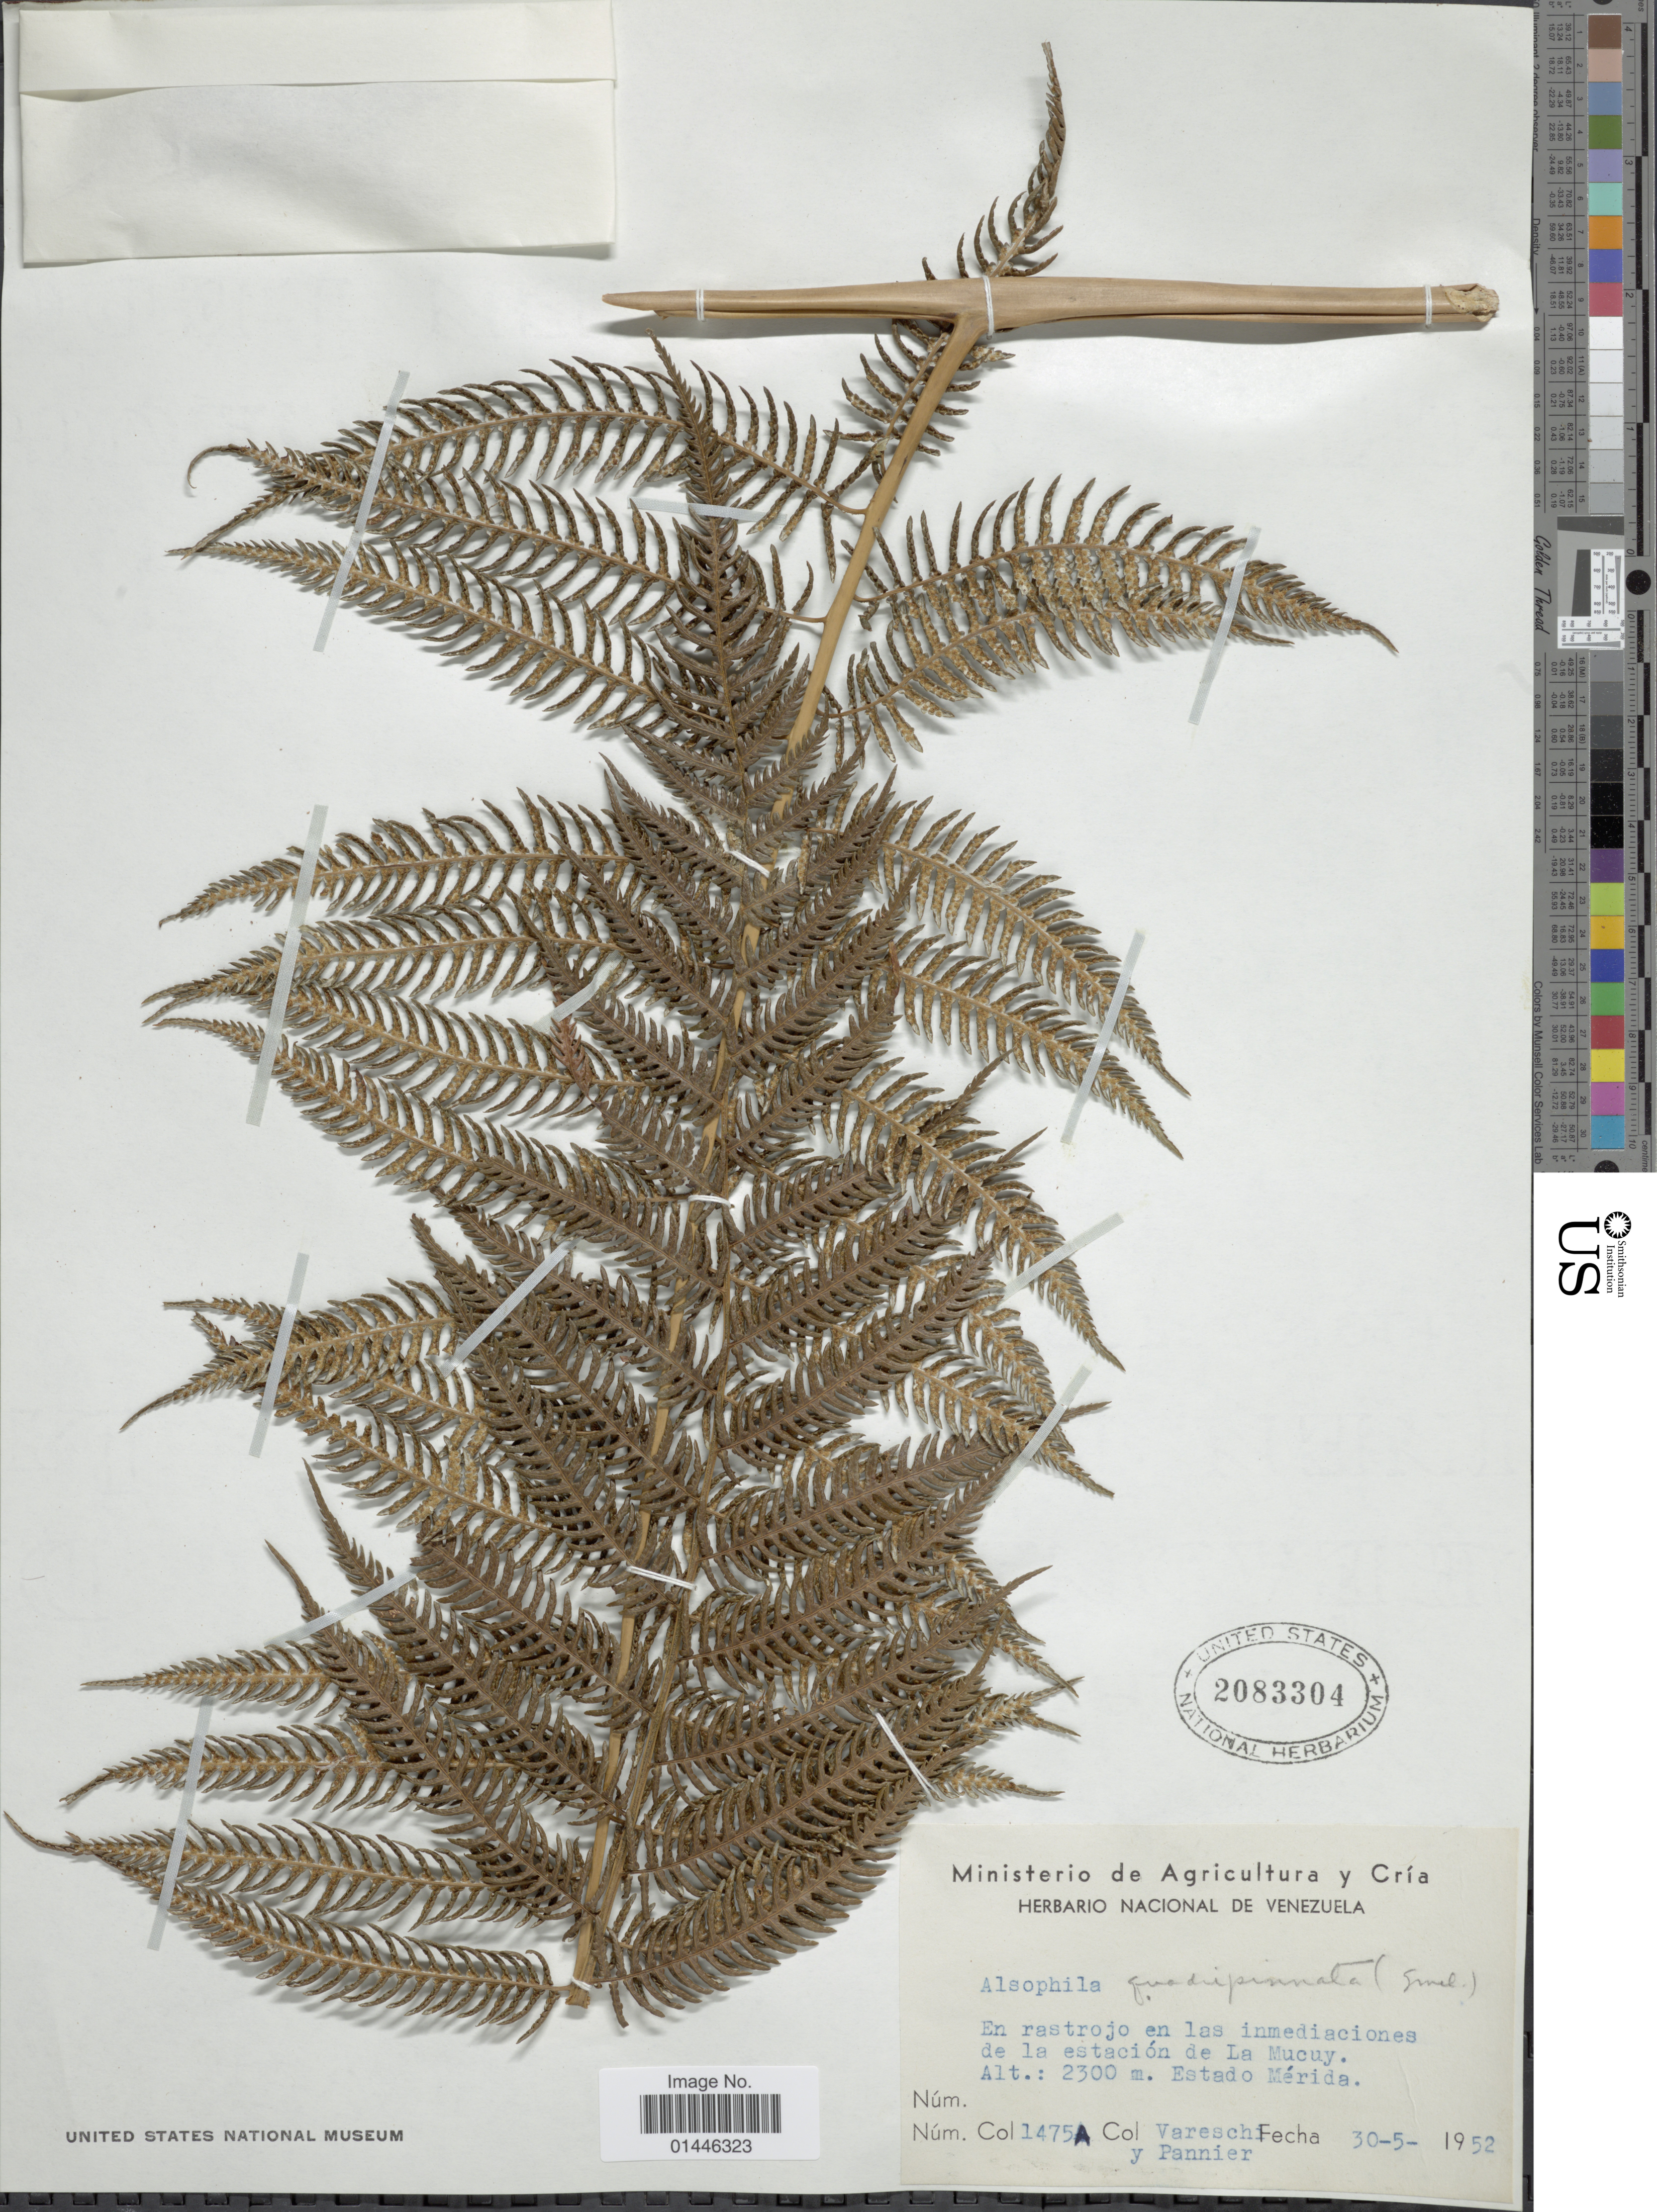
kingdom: Plantae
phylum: Tracheophyta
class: Polypodiopsida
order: Cyatheales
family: Dicksoniaceae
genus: Lophosoria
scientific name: Lophosoria quadripinnata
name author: (J.F. Gmel.) C. Chr.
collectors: -. Vareschi & Pannier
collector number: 1475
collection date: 1952-05-30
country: Venezuela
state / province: Mérida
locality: Estación de La Mucuy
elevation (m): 2300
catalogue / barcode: US 2083304